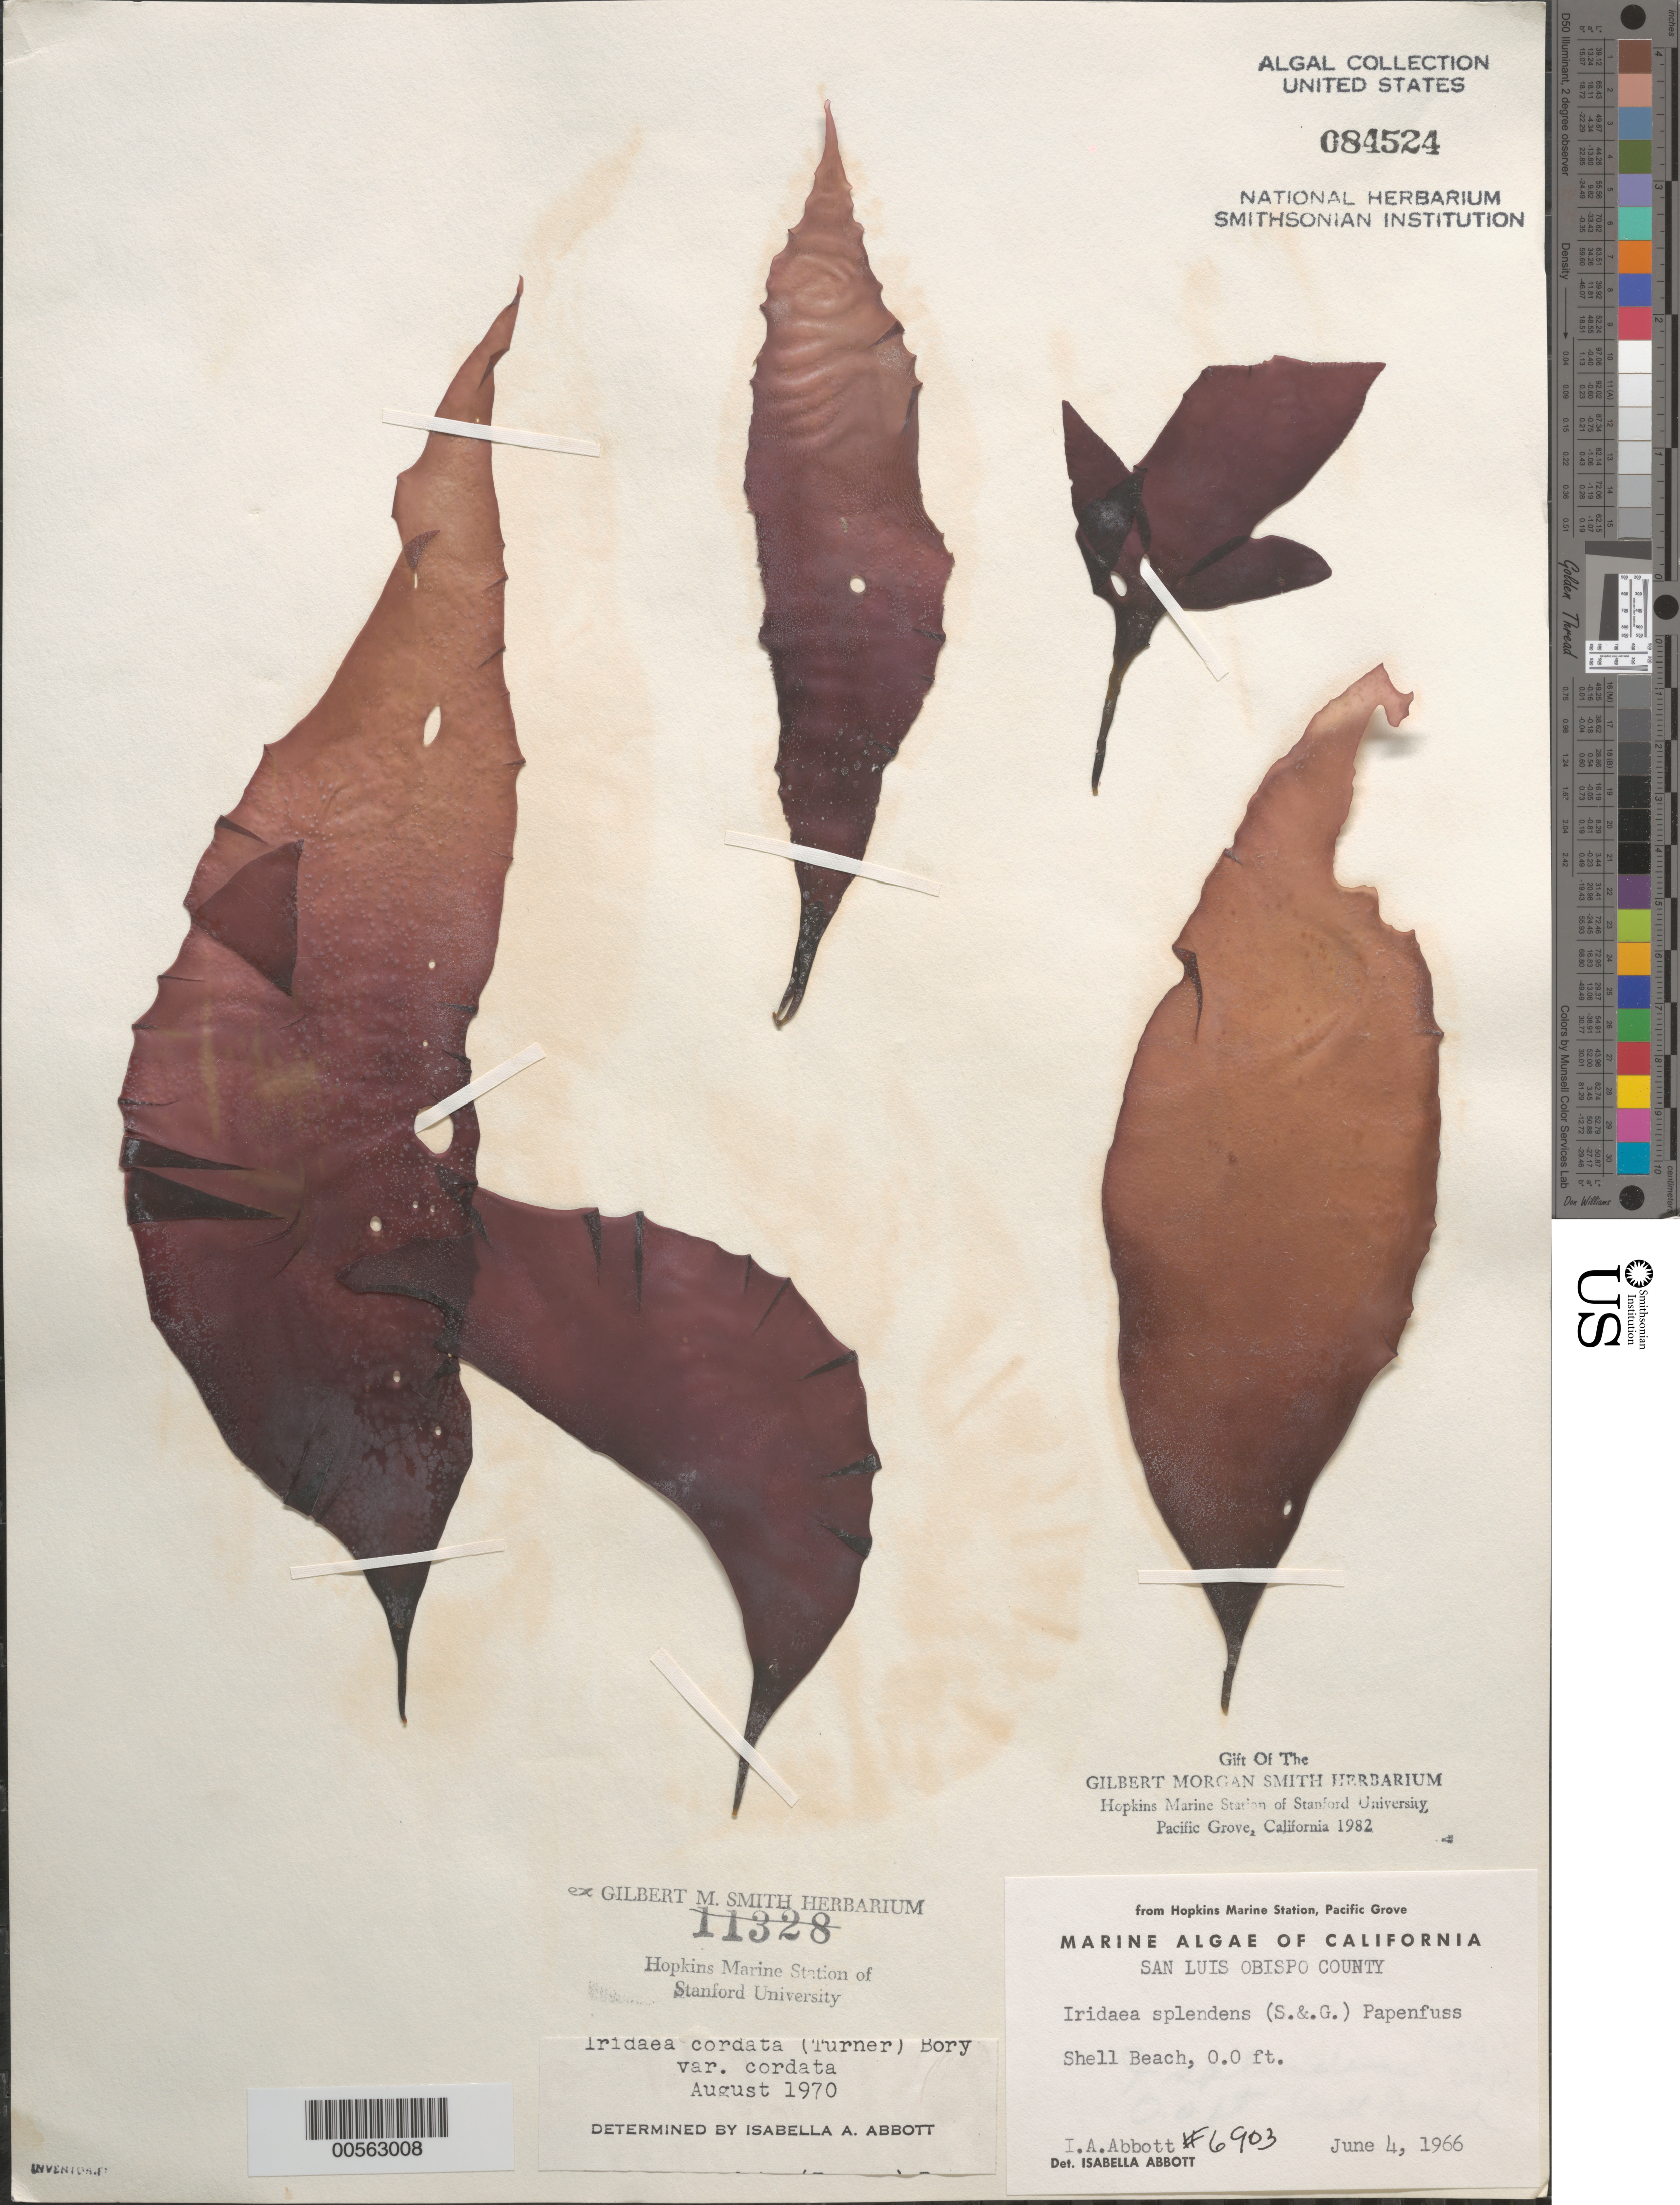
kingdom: Plantae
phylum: Rhodophyta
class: Florideophyceae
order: Gigartinales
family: Gigartinaceae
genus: Iridaea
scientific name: Iridaea cordata var. cordata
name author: (Turner) Bory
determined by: Abbott, Isabella A.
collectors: I. A. Abbott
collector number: IAA 6903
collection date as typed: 04 Jun 1966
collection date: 1966-06-04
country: United States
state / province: California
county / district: San Luis Obispo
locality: Shell Beach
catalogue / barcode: US 84524